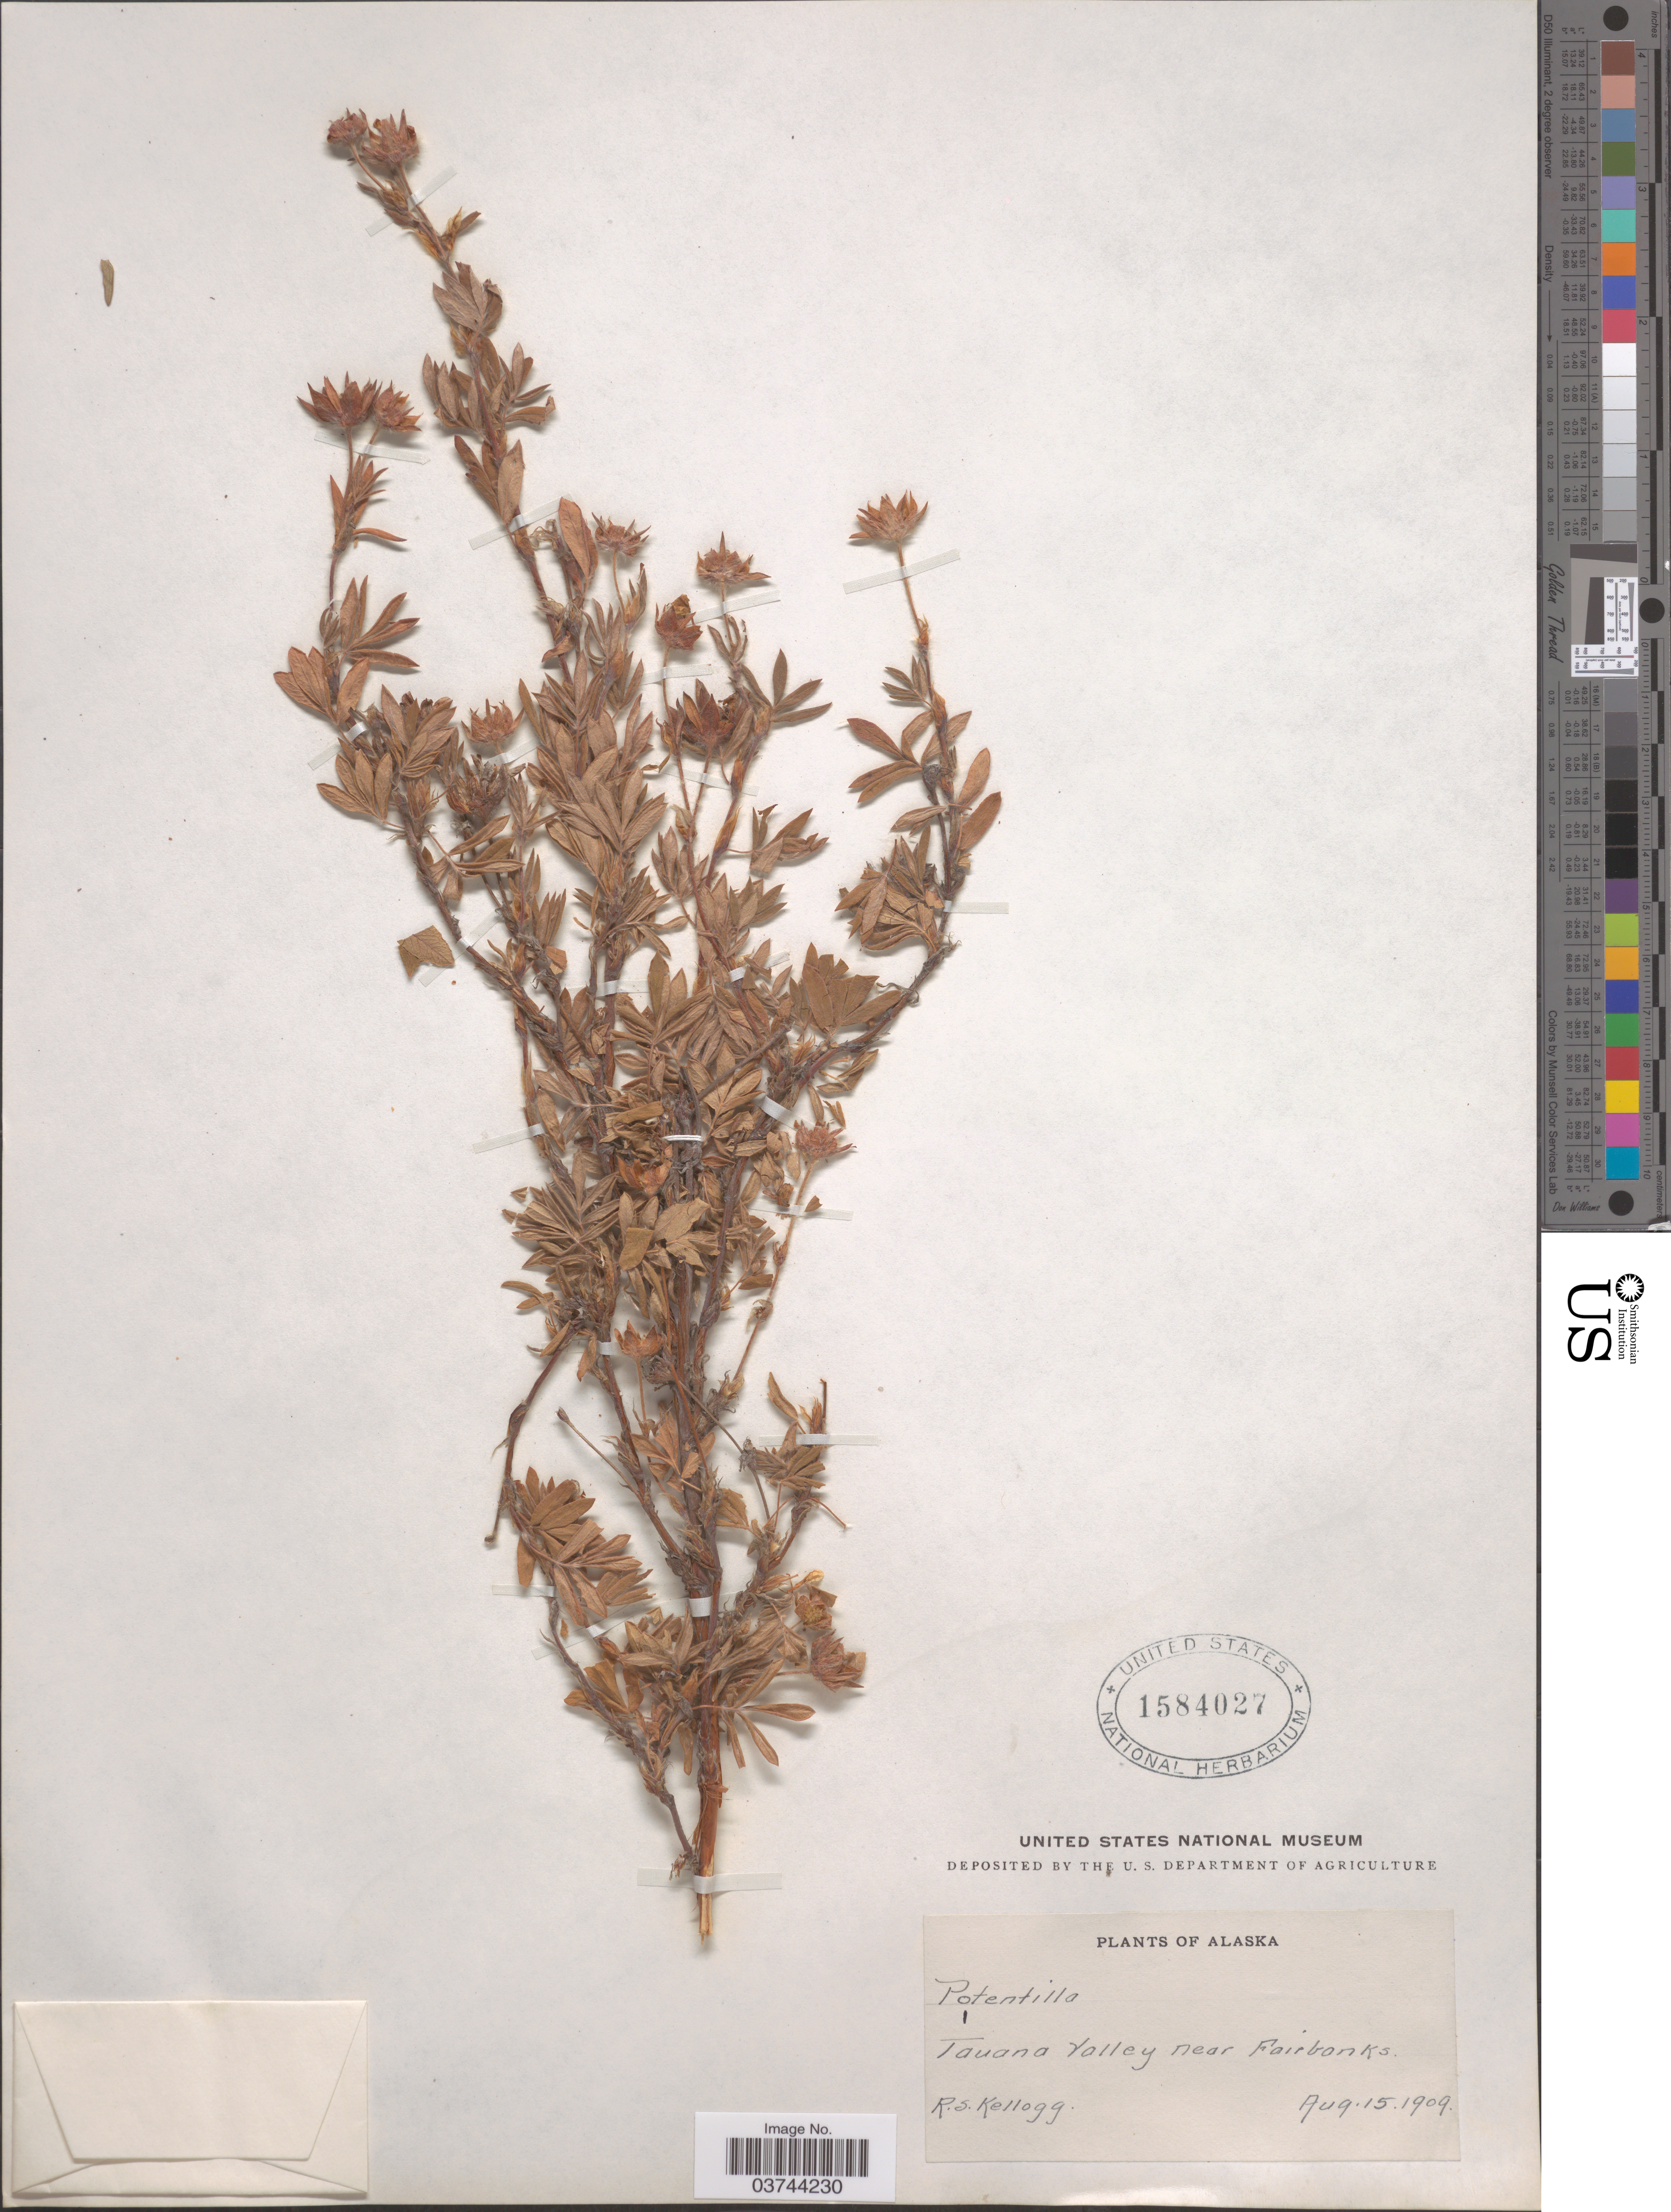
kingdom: Plantae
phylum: Tracheophyta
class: Magnoliopsida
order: Rosales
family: Rosaceae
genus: Dasiphora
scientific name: Dasiphora fruticosa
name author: (L.) Rydb.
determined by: Strong, Mark T., (BOT), Smithsonian Institution - National Museum of Natural History (UNITED STATES)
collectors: R. Kellogg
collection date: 1909-08-15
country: United States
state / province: Alaska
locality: Tauana Valley near Fairbanks.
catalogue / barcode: US 1584027